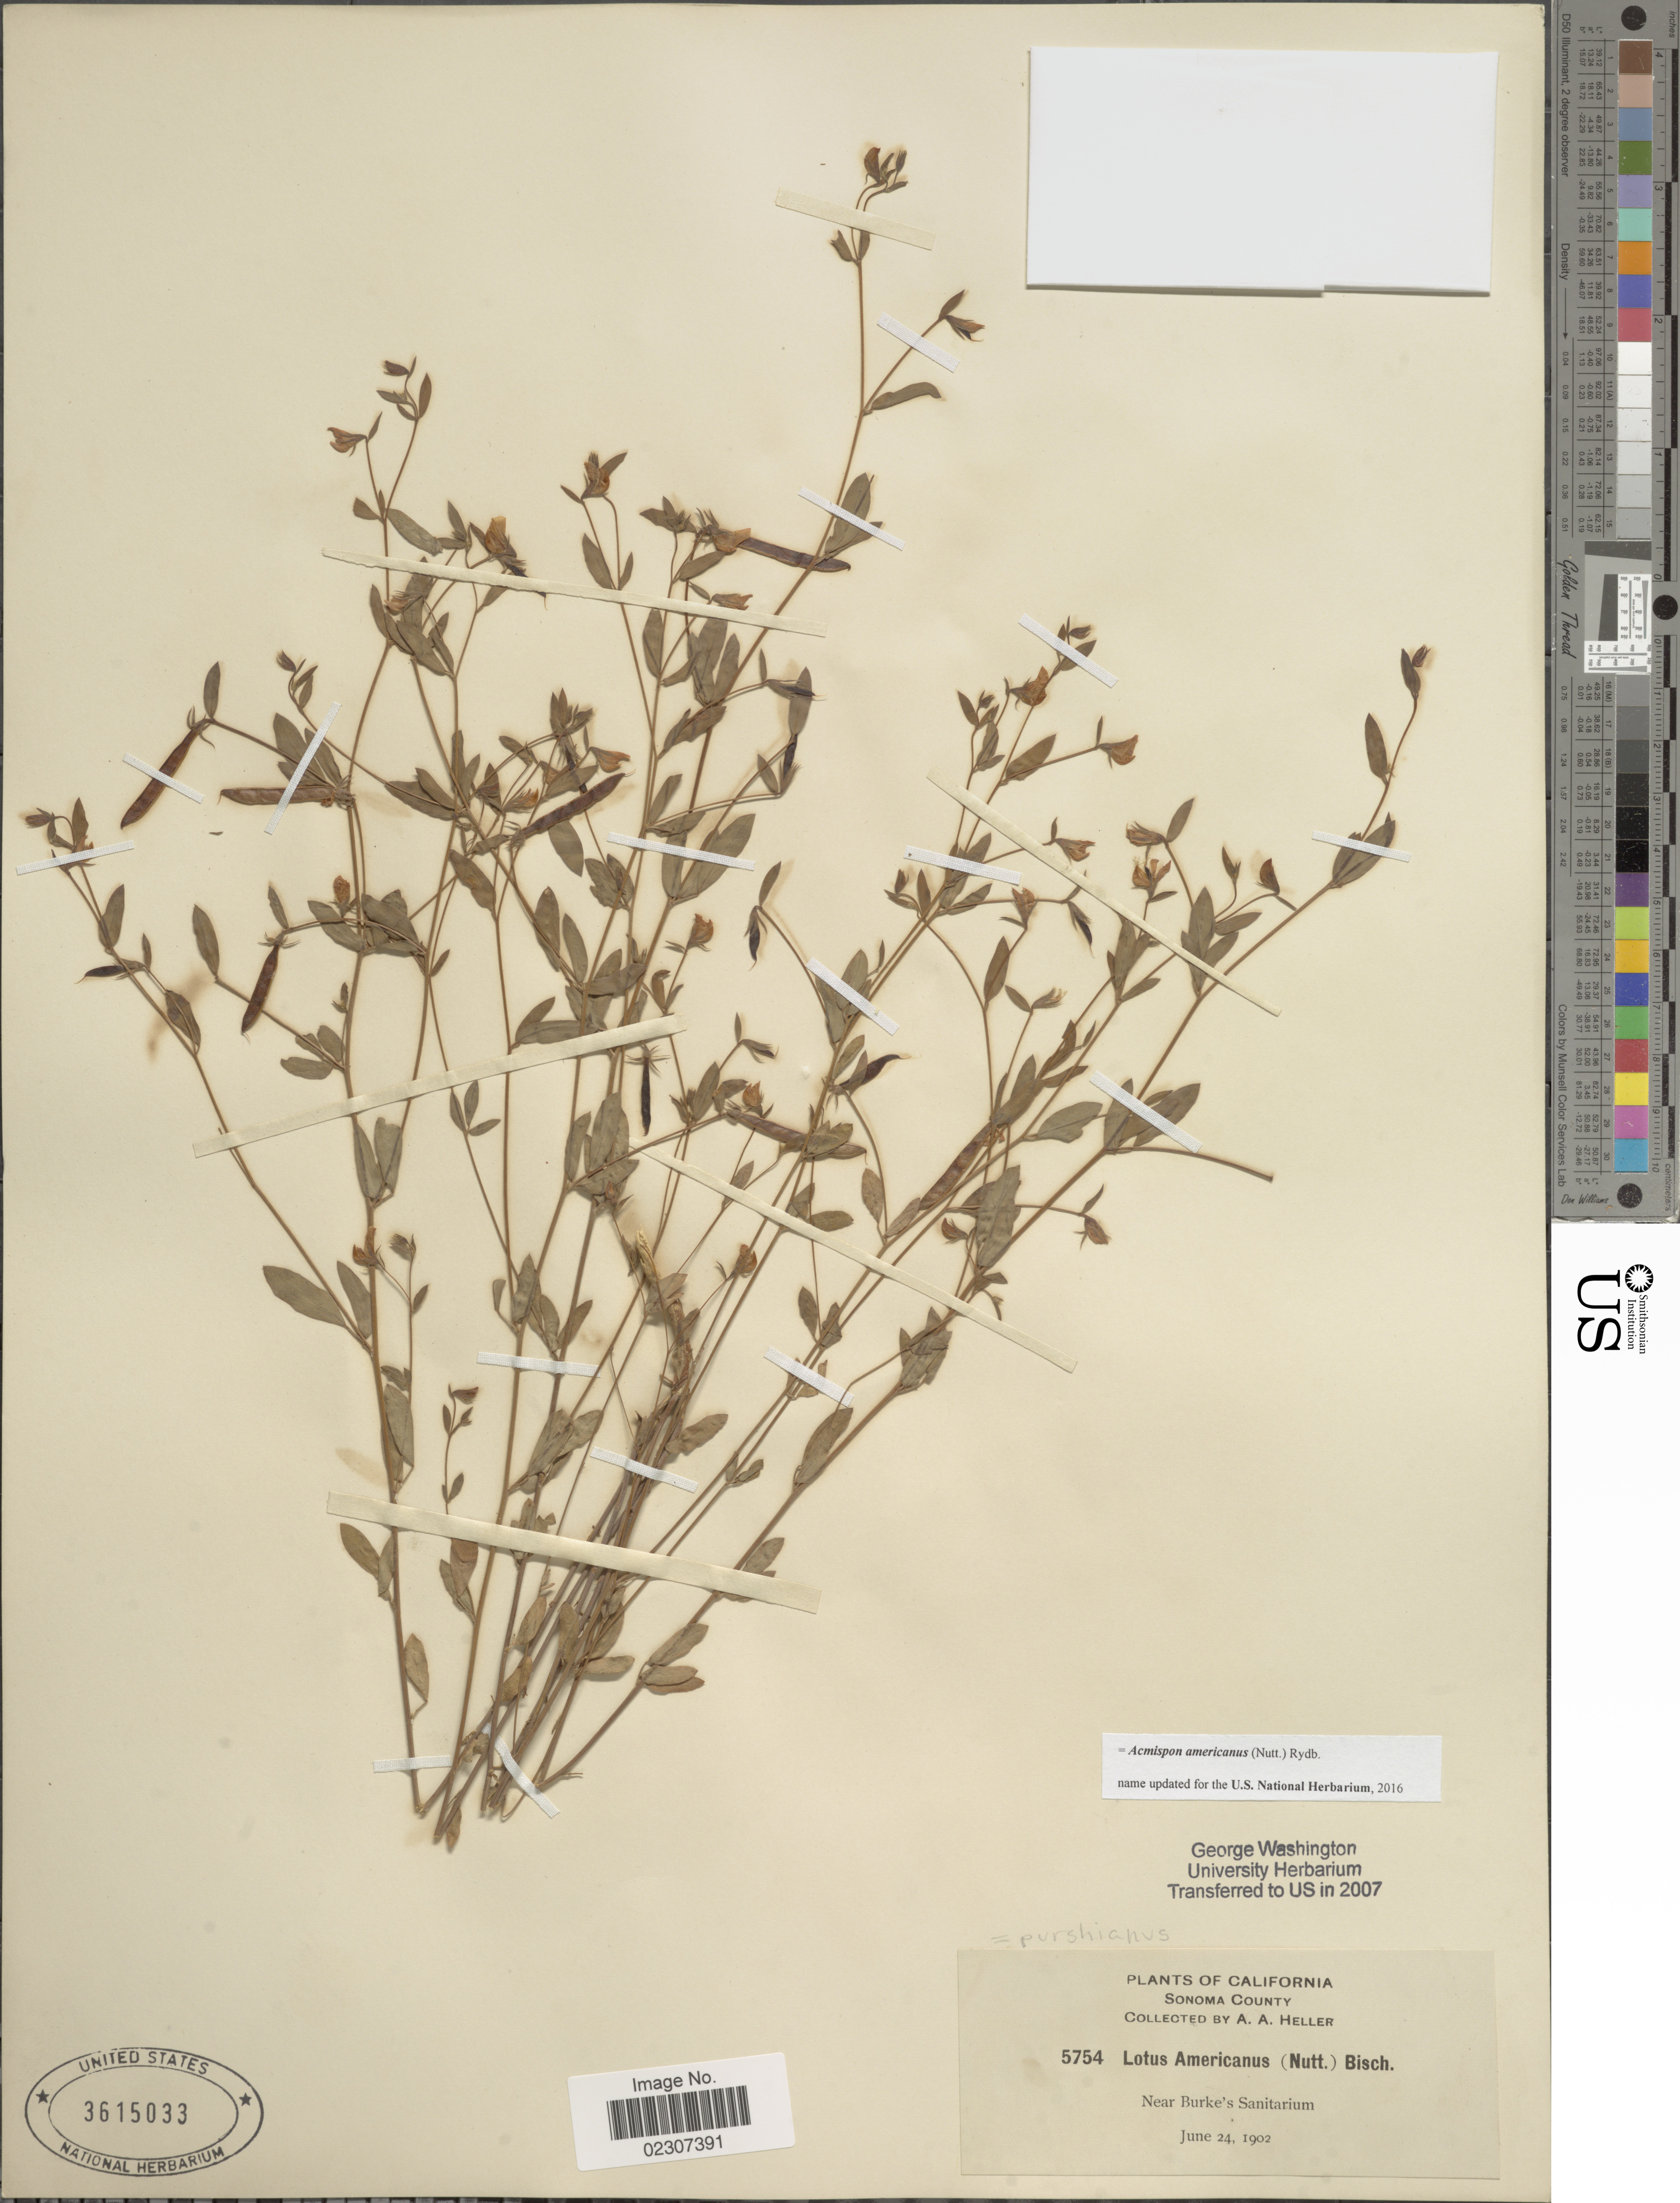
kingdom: Plantae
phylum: Tracheophyta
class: Magnoliopsida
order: Fabales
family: Fabaceae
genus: Acmispon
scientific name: Acmispon americanus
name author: (Nutt.) Rydb.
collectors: A. A. Heller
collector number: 5754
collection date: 1902-06-24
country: United States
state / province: California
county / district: Sonoma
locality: California, Sonomoa County, Near Burke's Sanitarium.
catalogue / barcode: US 3615033